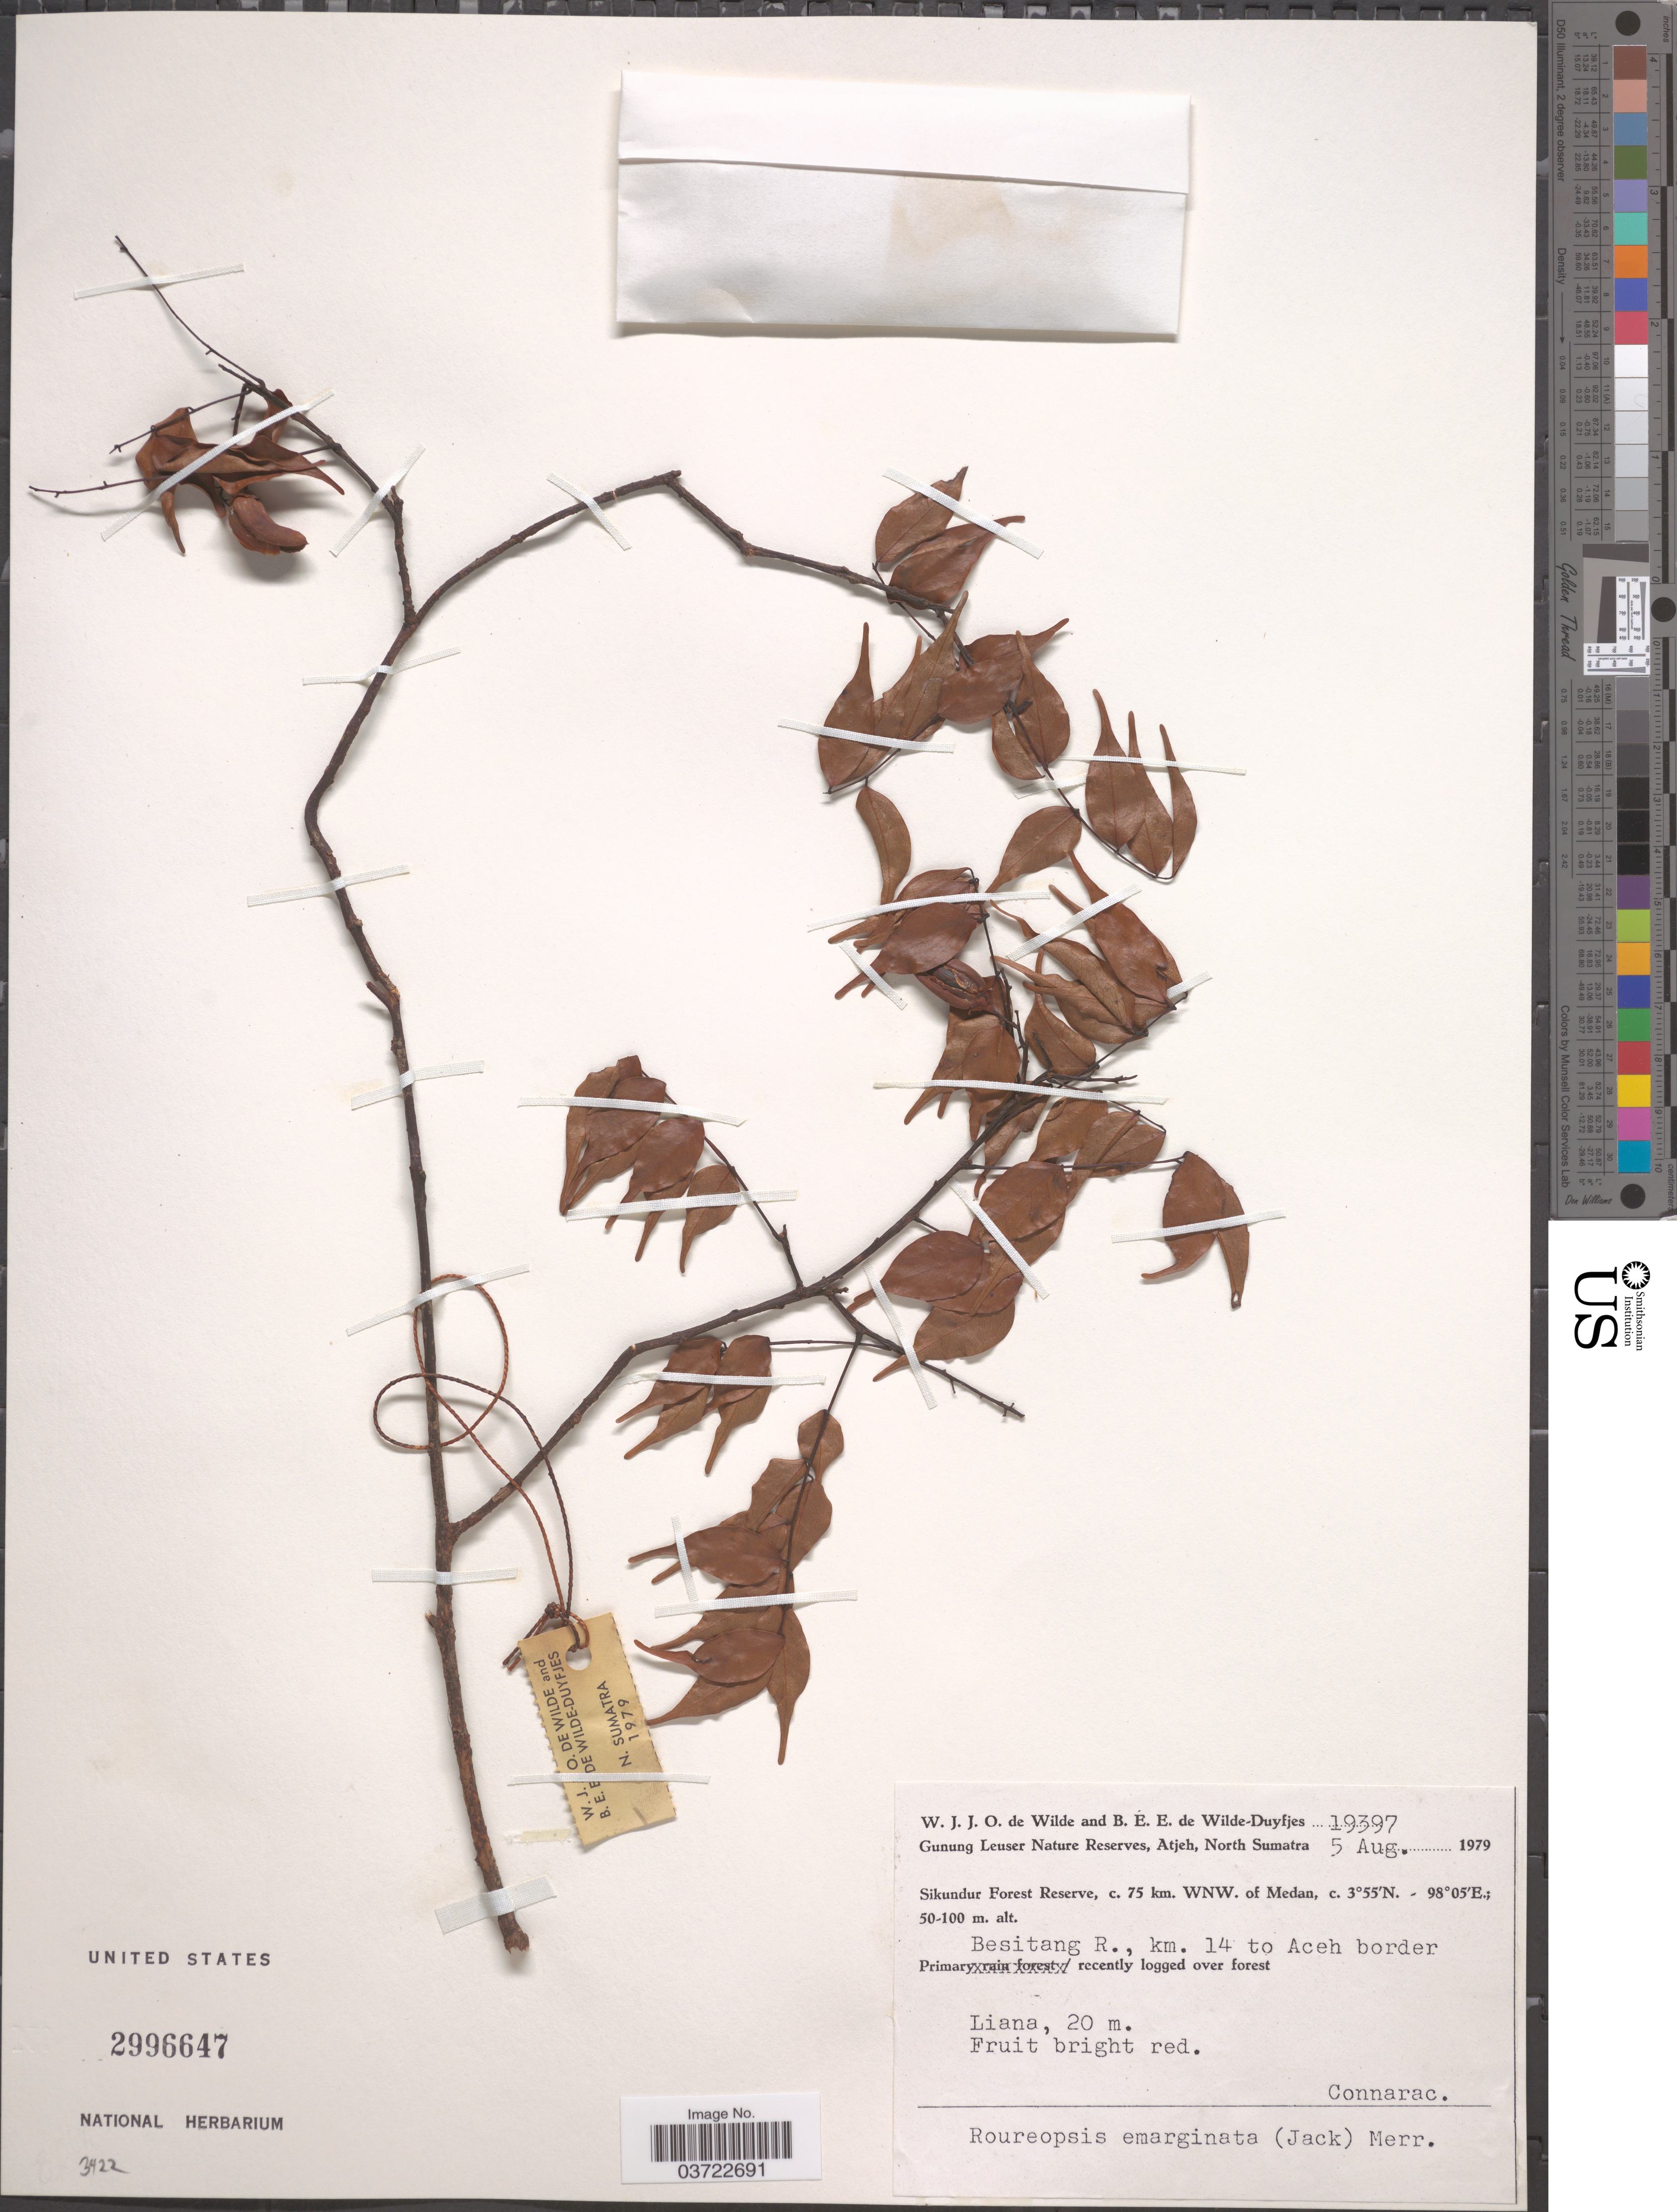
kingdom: Plantae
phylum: Tracheophyta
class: Magnoliopsida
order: Oxalidales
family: Connaraceae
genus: Rourea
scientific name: Rourea emarginata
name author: (Jack) Jongkind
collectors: W. J. de Wilde & B. E. de Wilde-Duyfjes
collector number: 19397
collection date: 1979-08-05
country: Indonesia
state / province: Sumatra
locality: Gunung Leuser Nature Reserve, Atjeh, North Sumatra. Sikundur Forest Reserve, c. 75 km. WNW. of Medan. Besitang R., km. 14 to Aceh border.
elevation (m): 50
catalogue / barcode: US 2996647